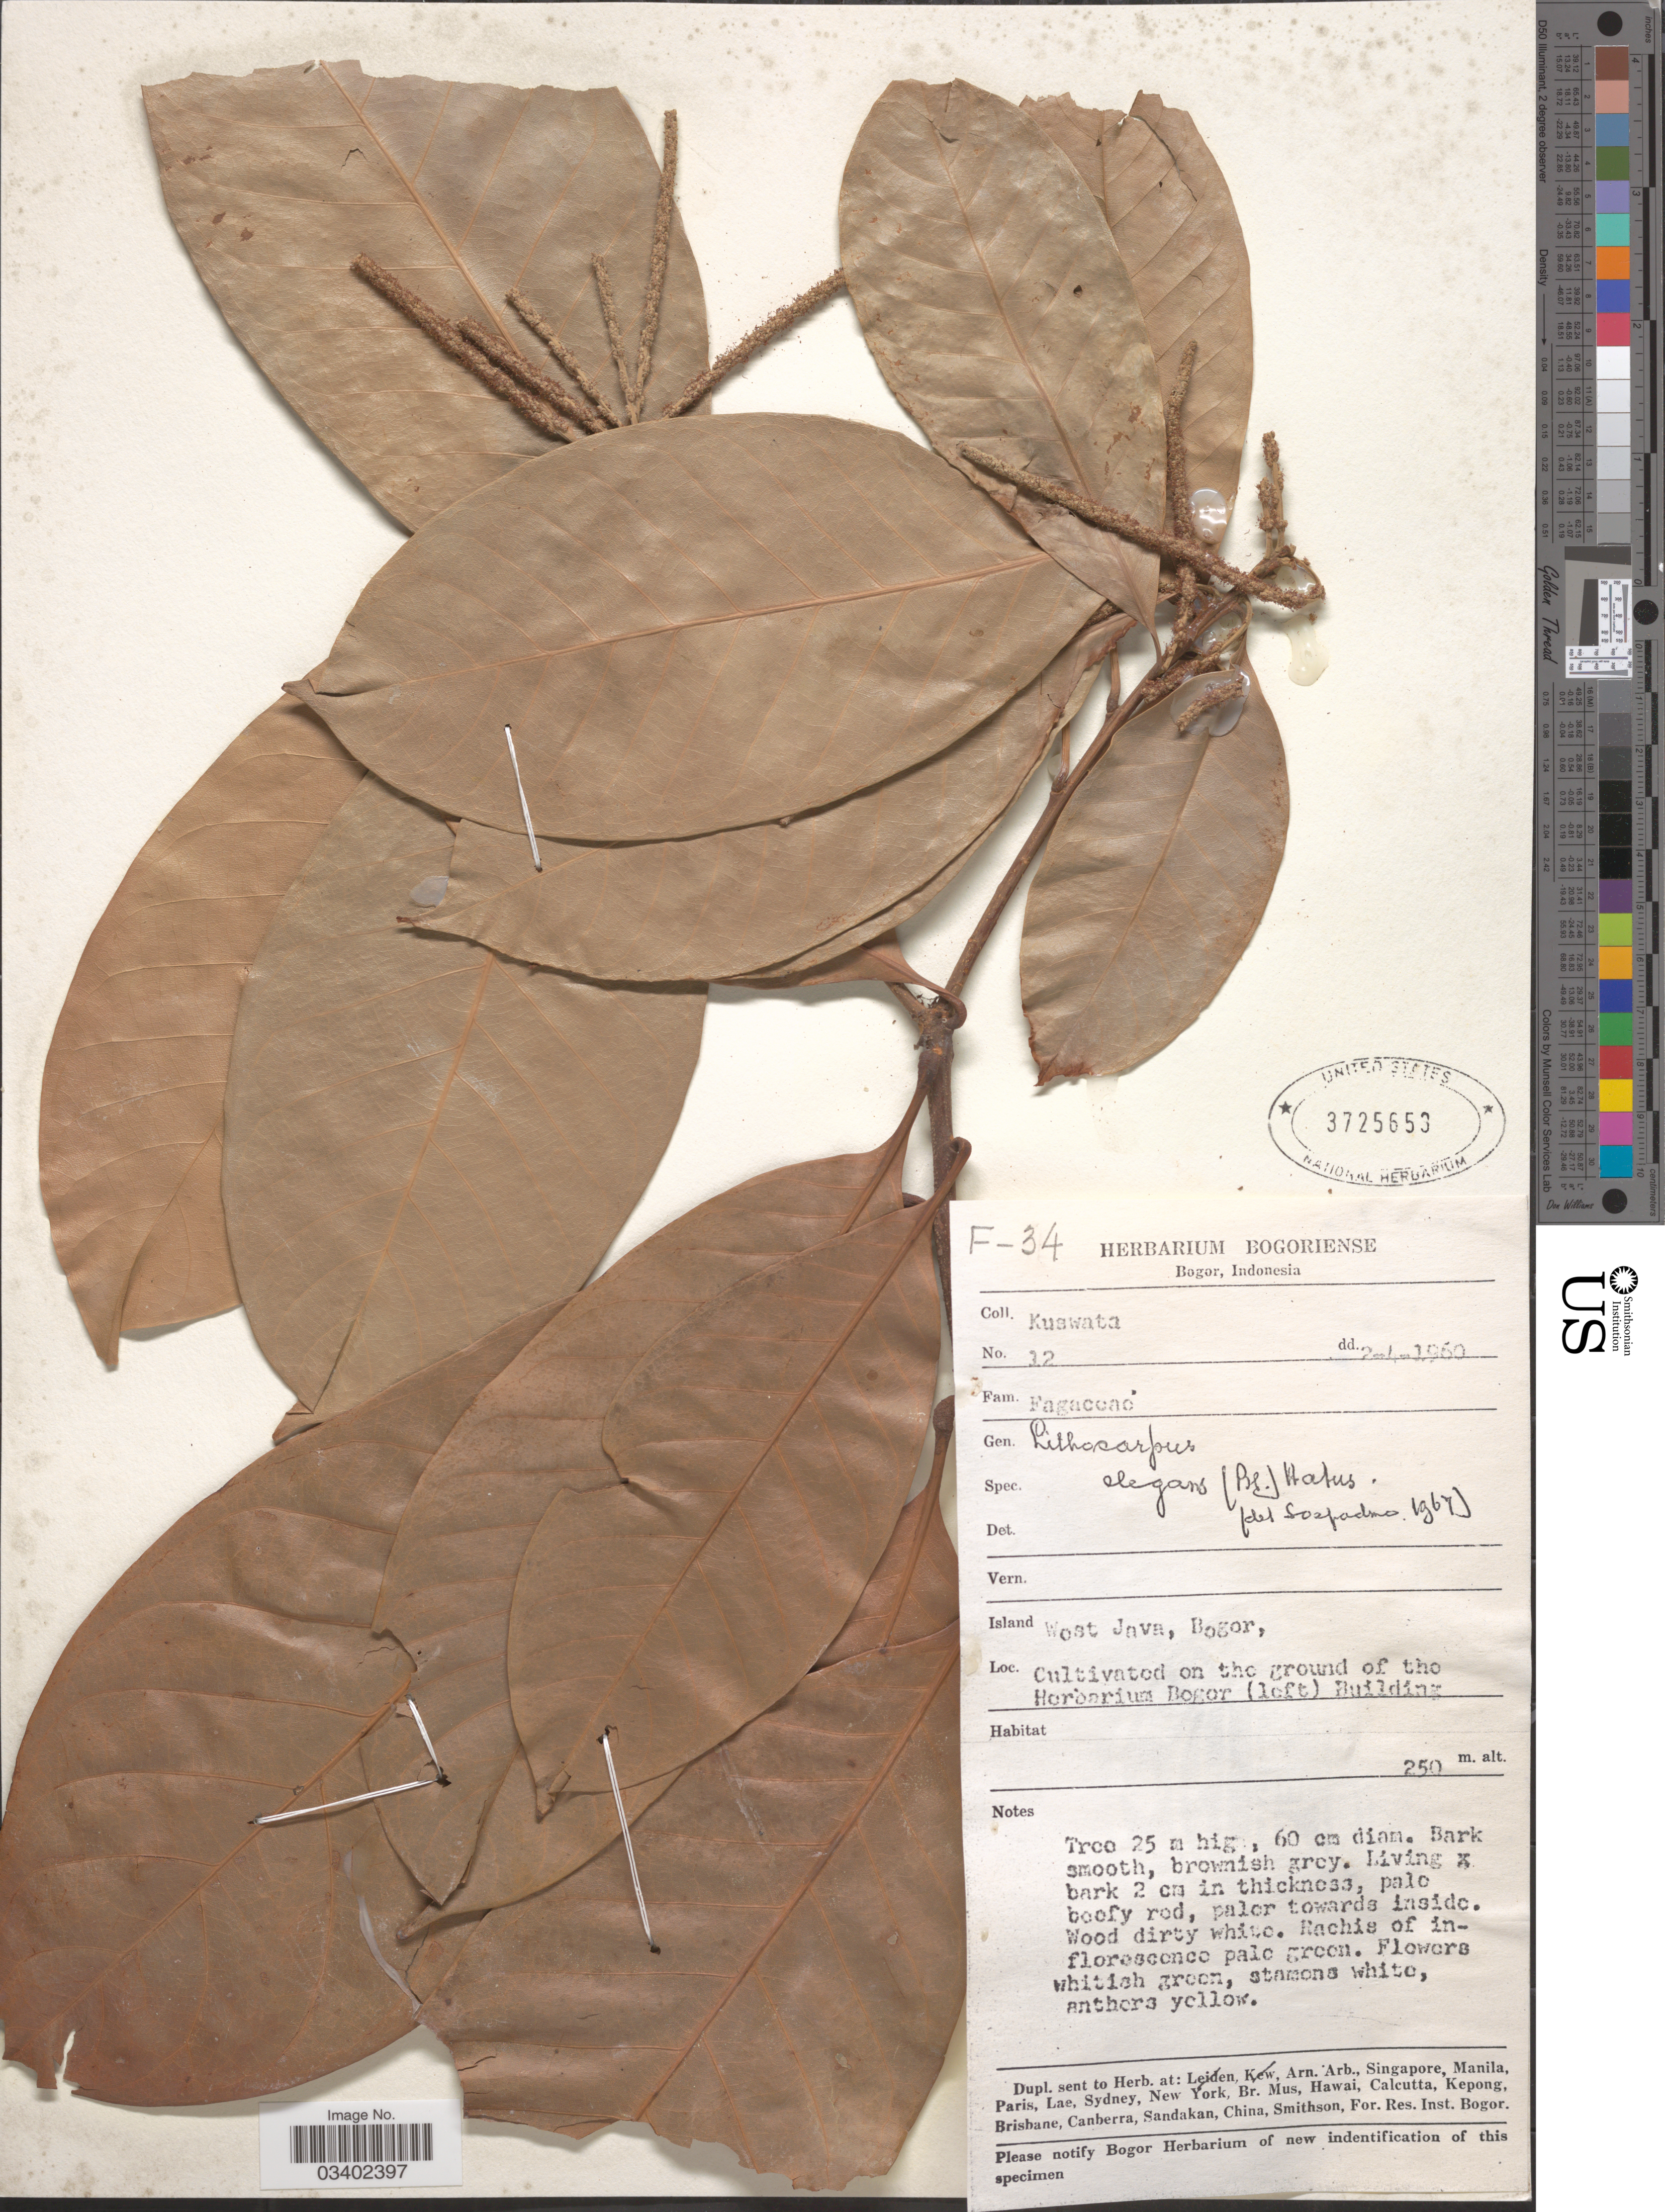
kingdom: Plantae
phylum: Tracheophyta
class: Magnoliopsida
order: Fagales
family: Fagaceae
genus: Lithocarpus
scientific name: Lithocarpus elegans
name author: (Blume) Hatus. ex Soepadmo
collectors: -. Kuswata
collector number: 12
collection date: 1960-04-02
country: Indonesia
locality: Island West Java, Bogor, Cultivated on the ground of the Herbarium Bogor (left) Building.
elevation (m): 250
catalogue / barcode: US 3725653